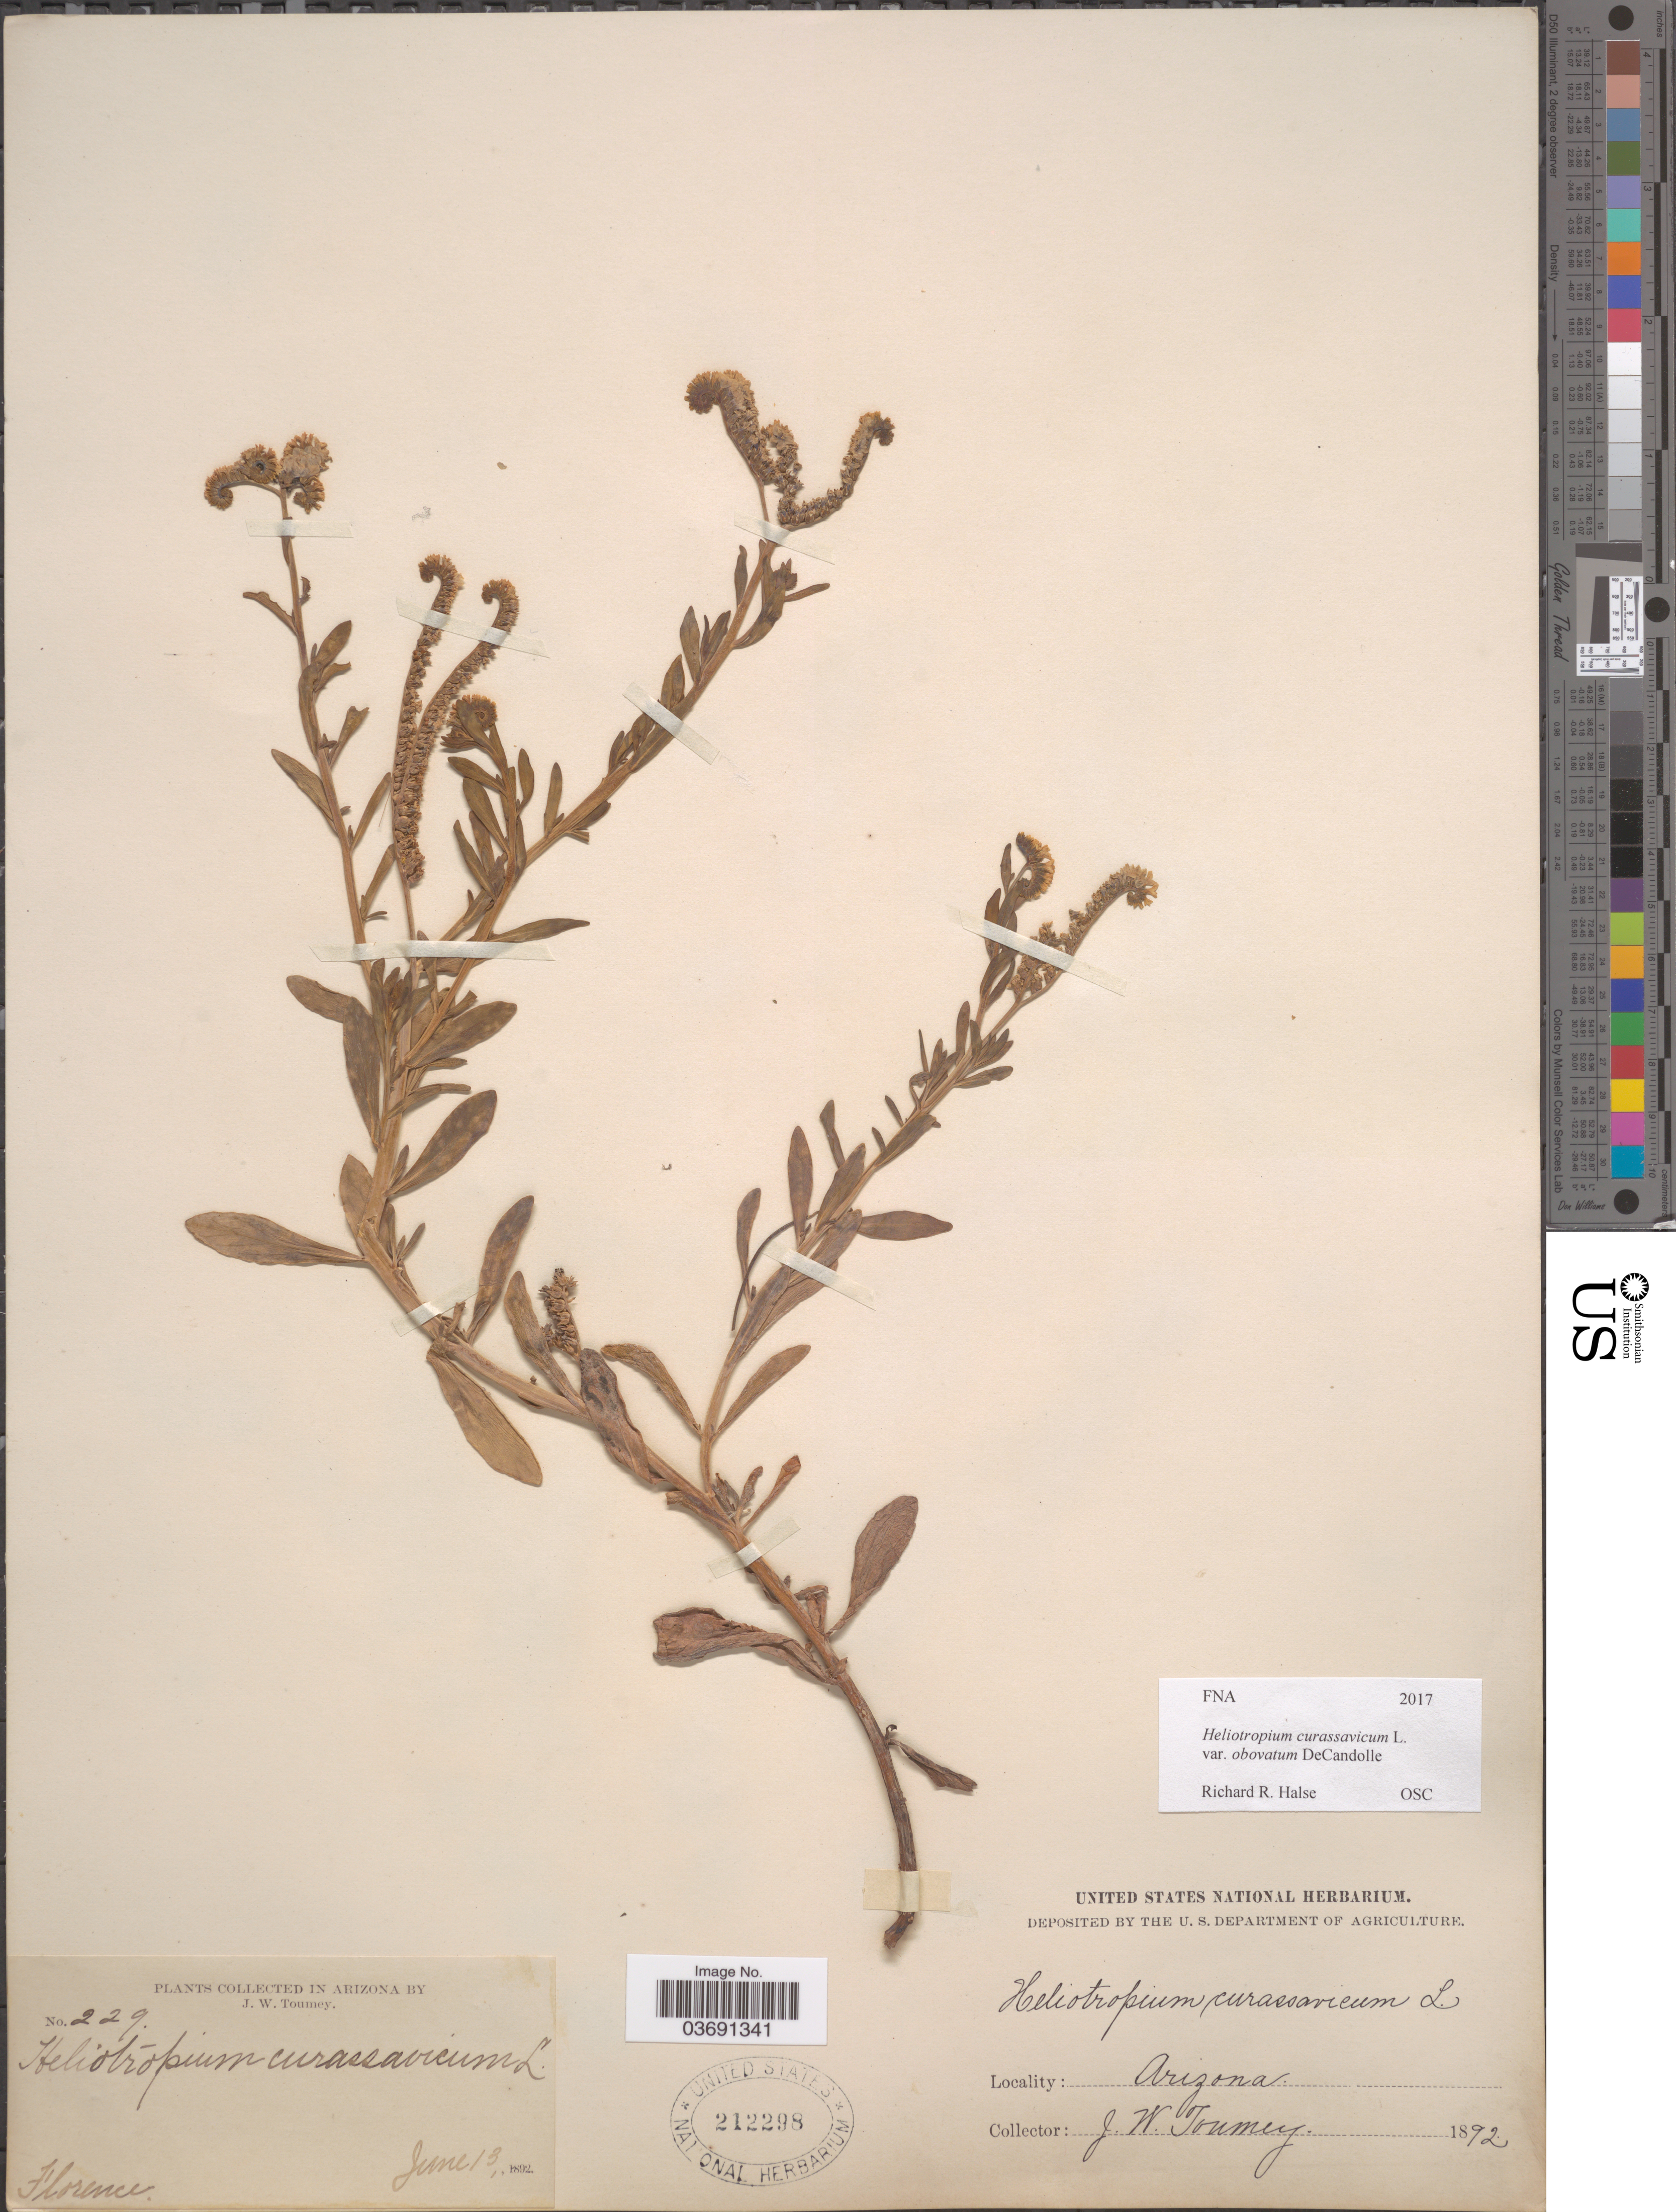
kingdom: Plantae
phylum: Tracheophyta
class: Magnoliopsida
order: Boraginales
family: Heliotropiaceae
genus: Heliotropium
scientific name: Heliotropium curassavicum subsp. obovatum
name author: (DC.) Á. Löve & D. Löve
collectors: J. Tourney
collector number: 229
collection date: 1892-06-13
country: United States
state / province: Arizona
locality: Florence.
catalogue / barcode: US 212298